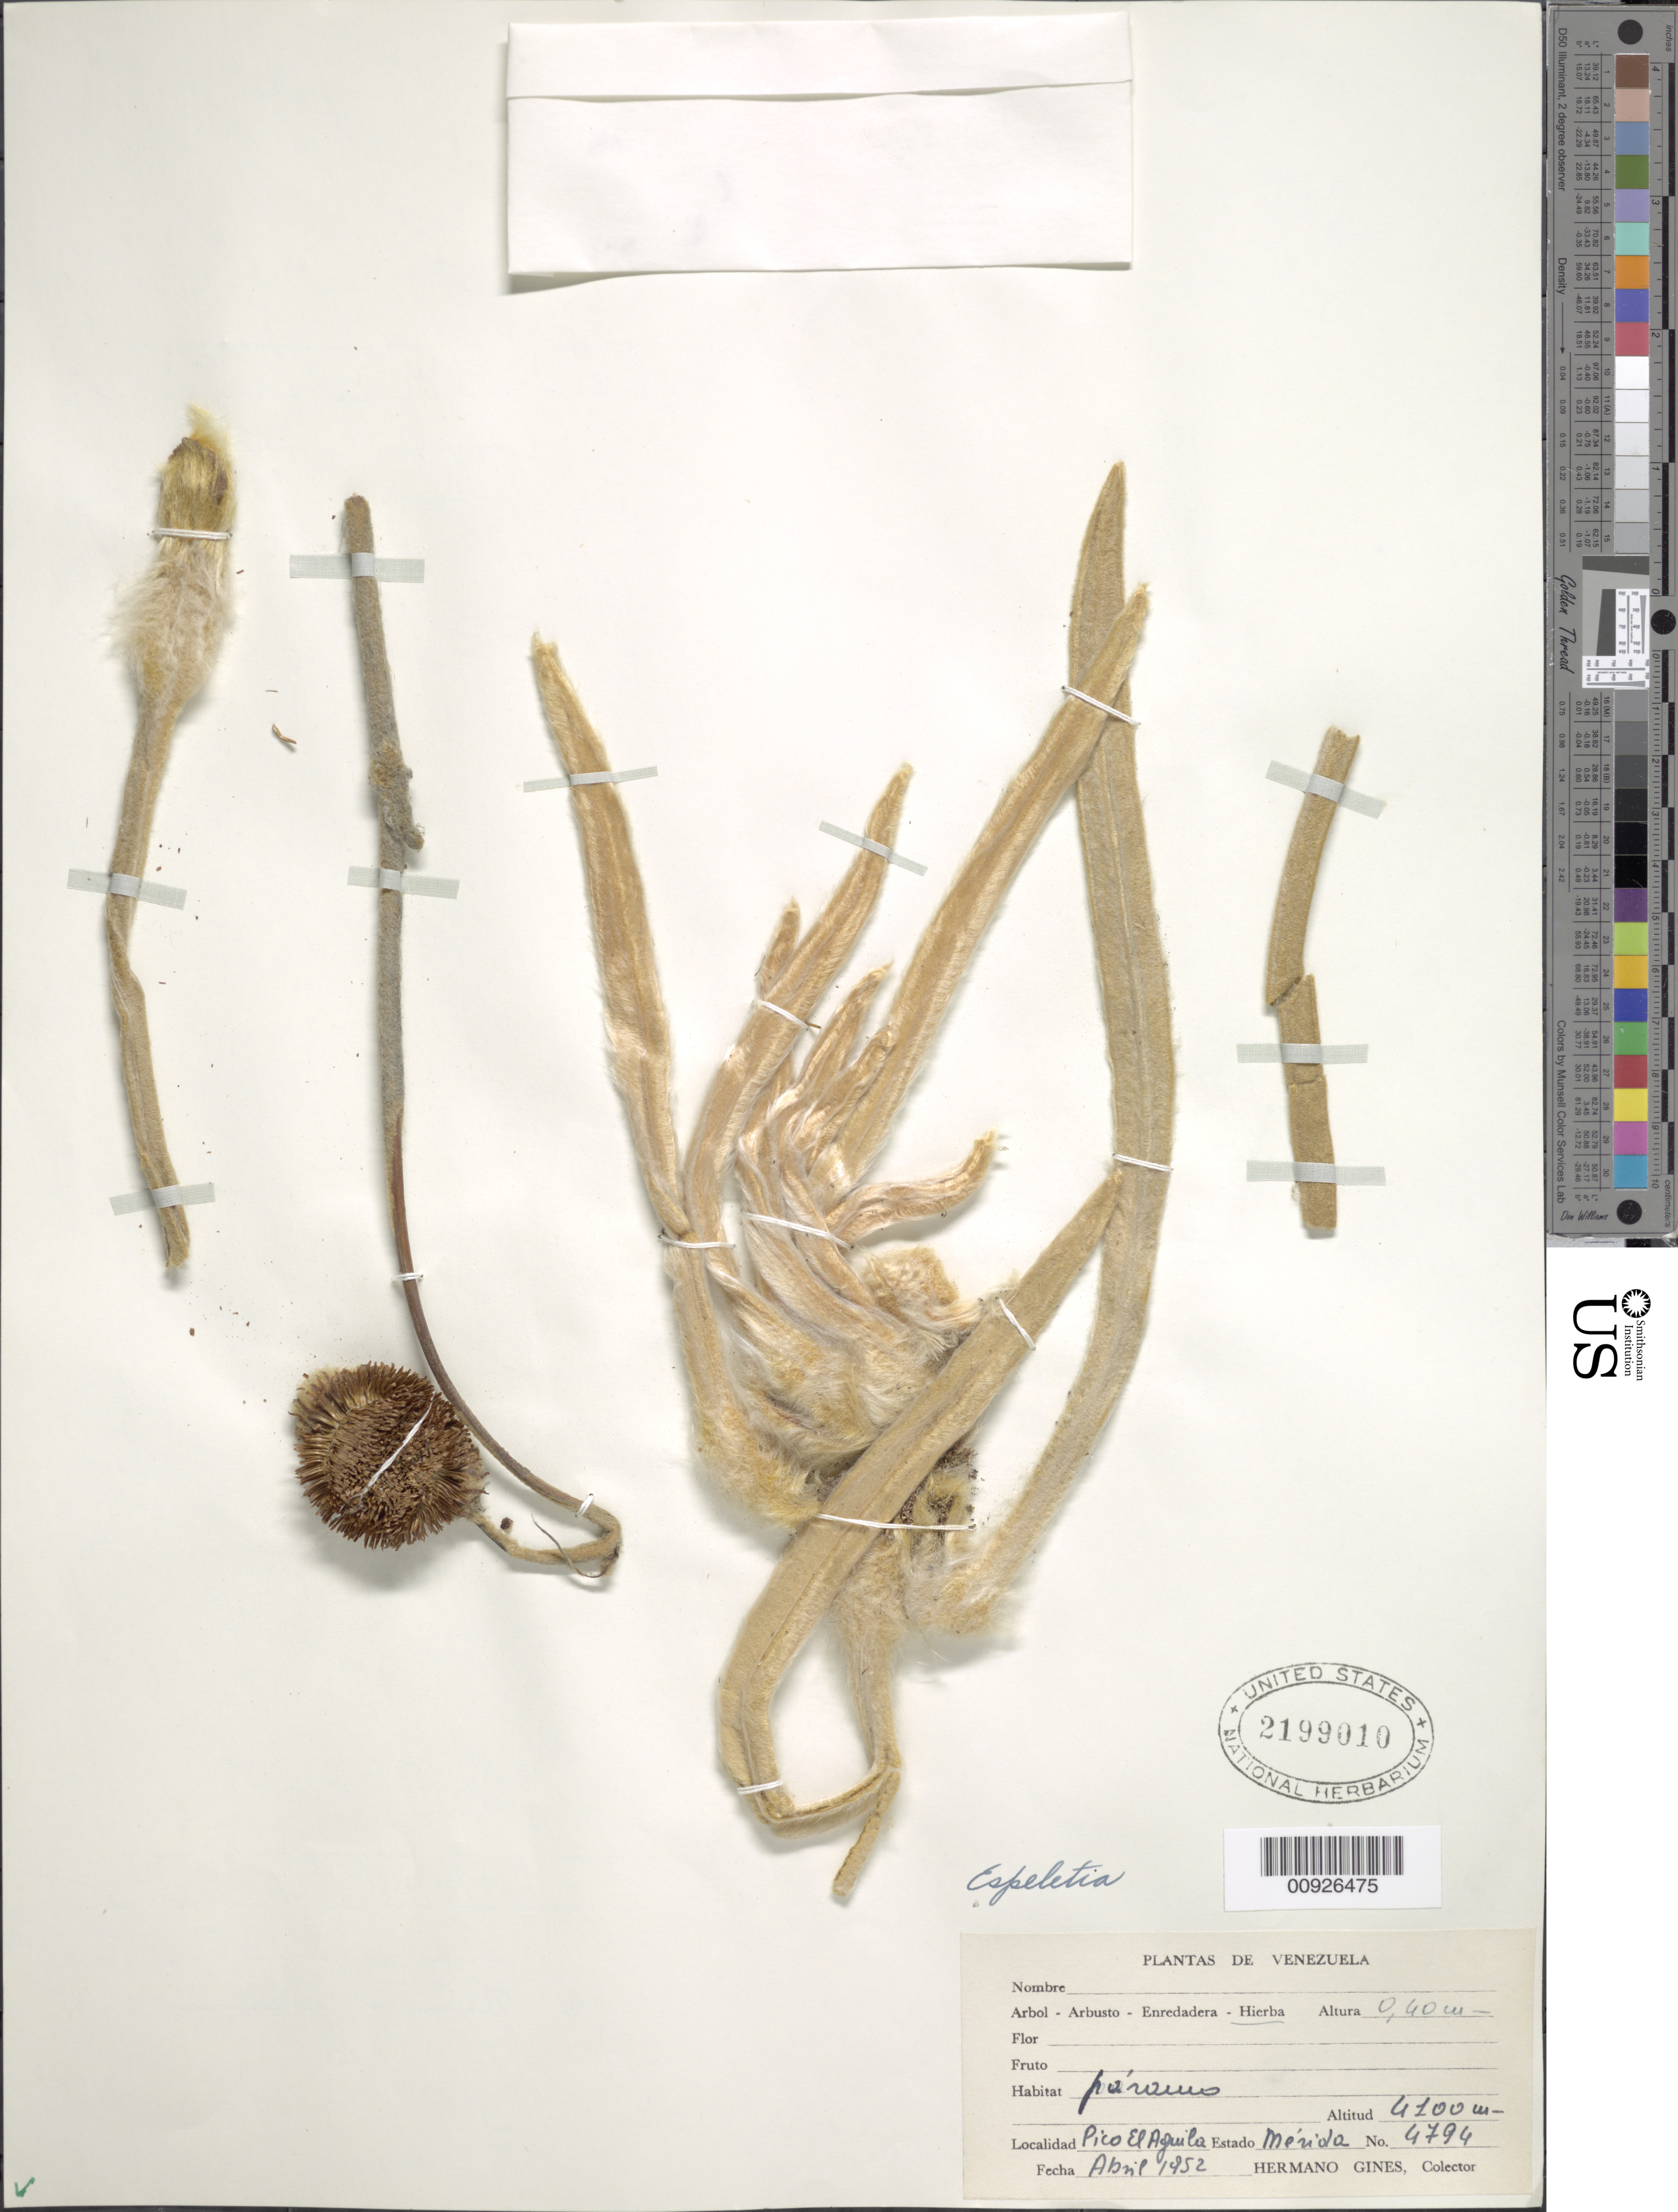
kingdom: Plantae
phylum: Tracheophyta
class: Magnoliopsida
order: Asterales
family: Asteraceae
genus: Coespeletia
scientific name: Coespeletia moritziana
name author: (Sch. Bip. ex Wedd.) Cuatrec.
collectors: Bro. Gines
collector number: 4794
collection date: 1952-04-01/1952-04-04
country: Venezuela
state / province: Mérida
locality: Pico del Águila.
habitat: Páramo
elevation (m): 4100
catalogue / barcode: US 2199010